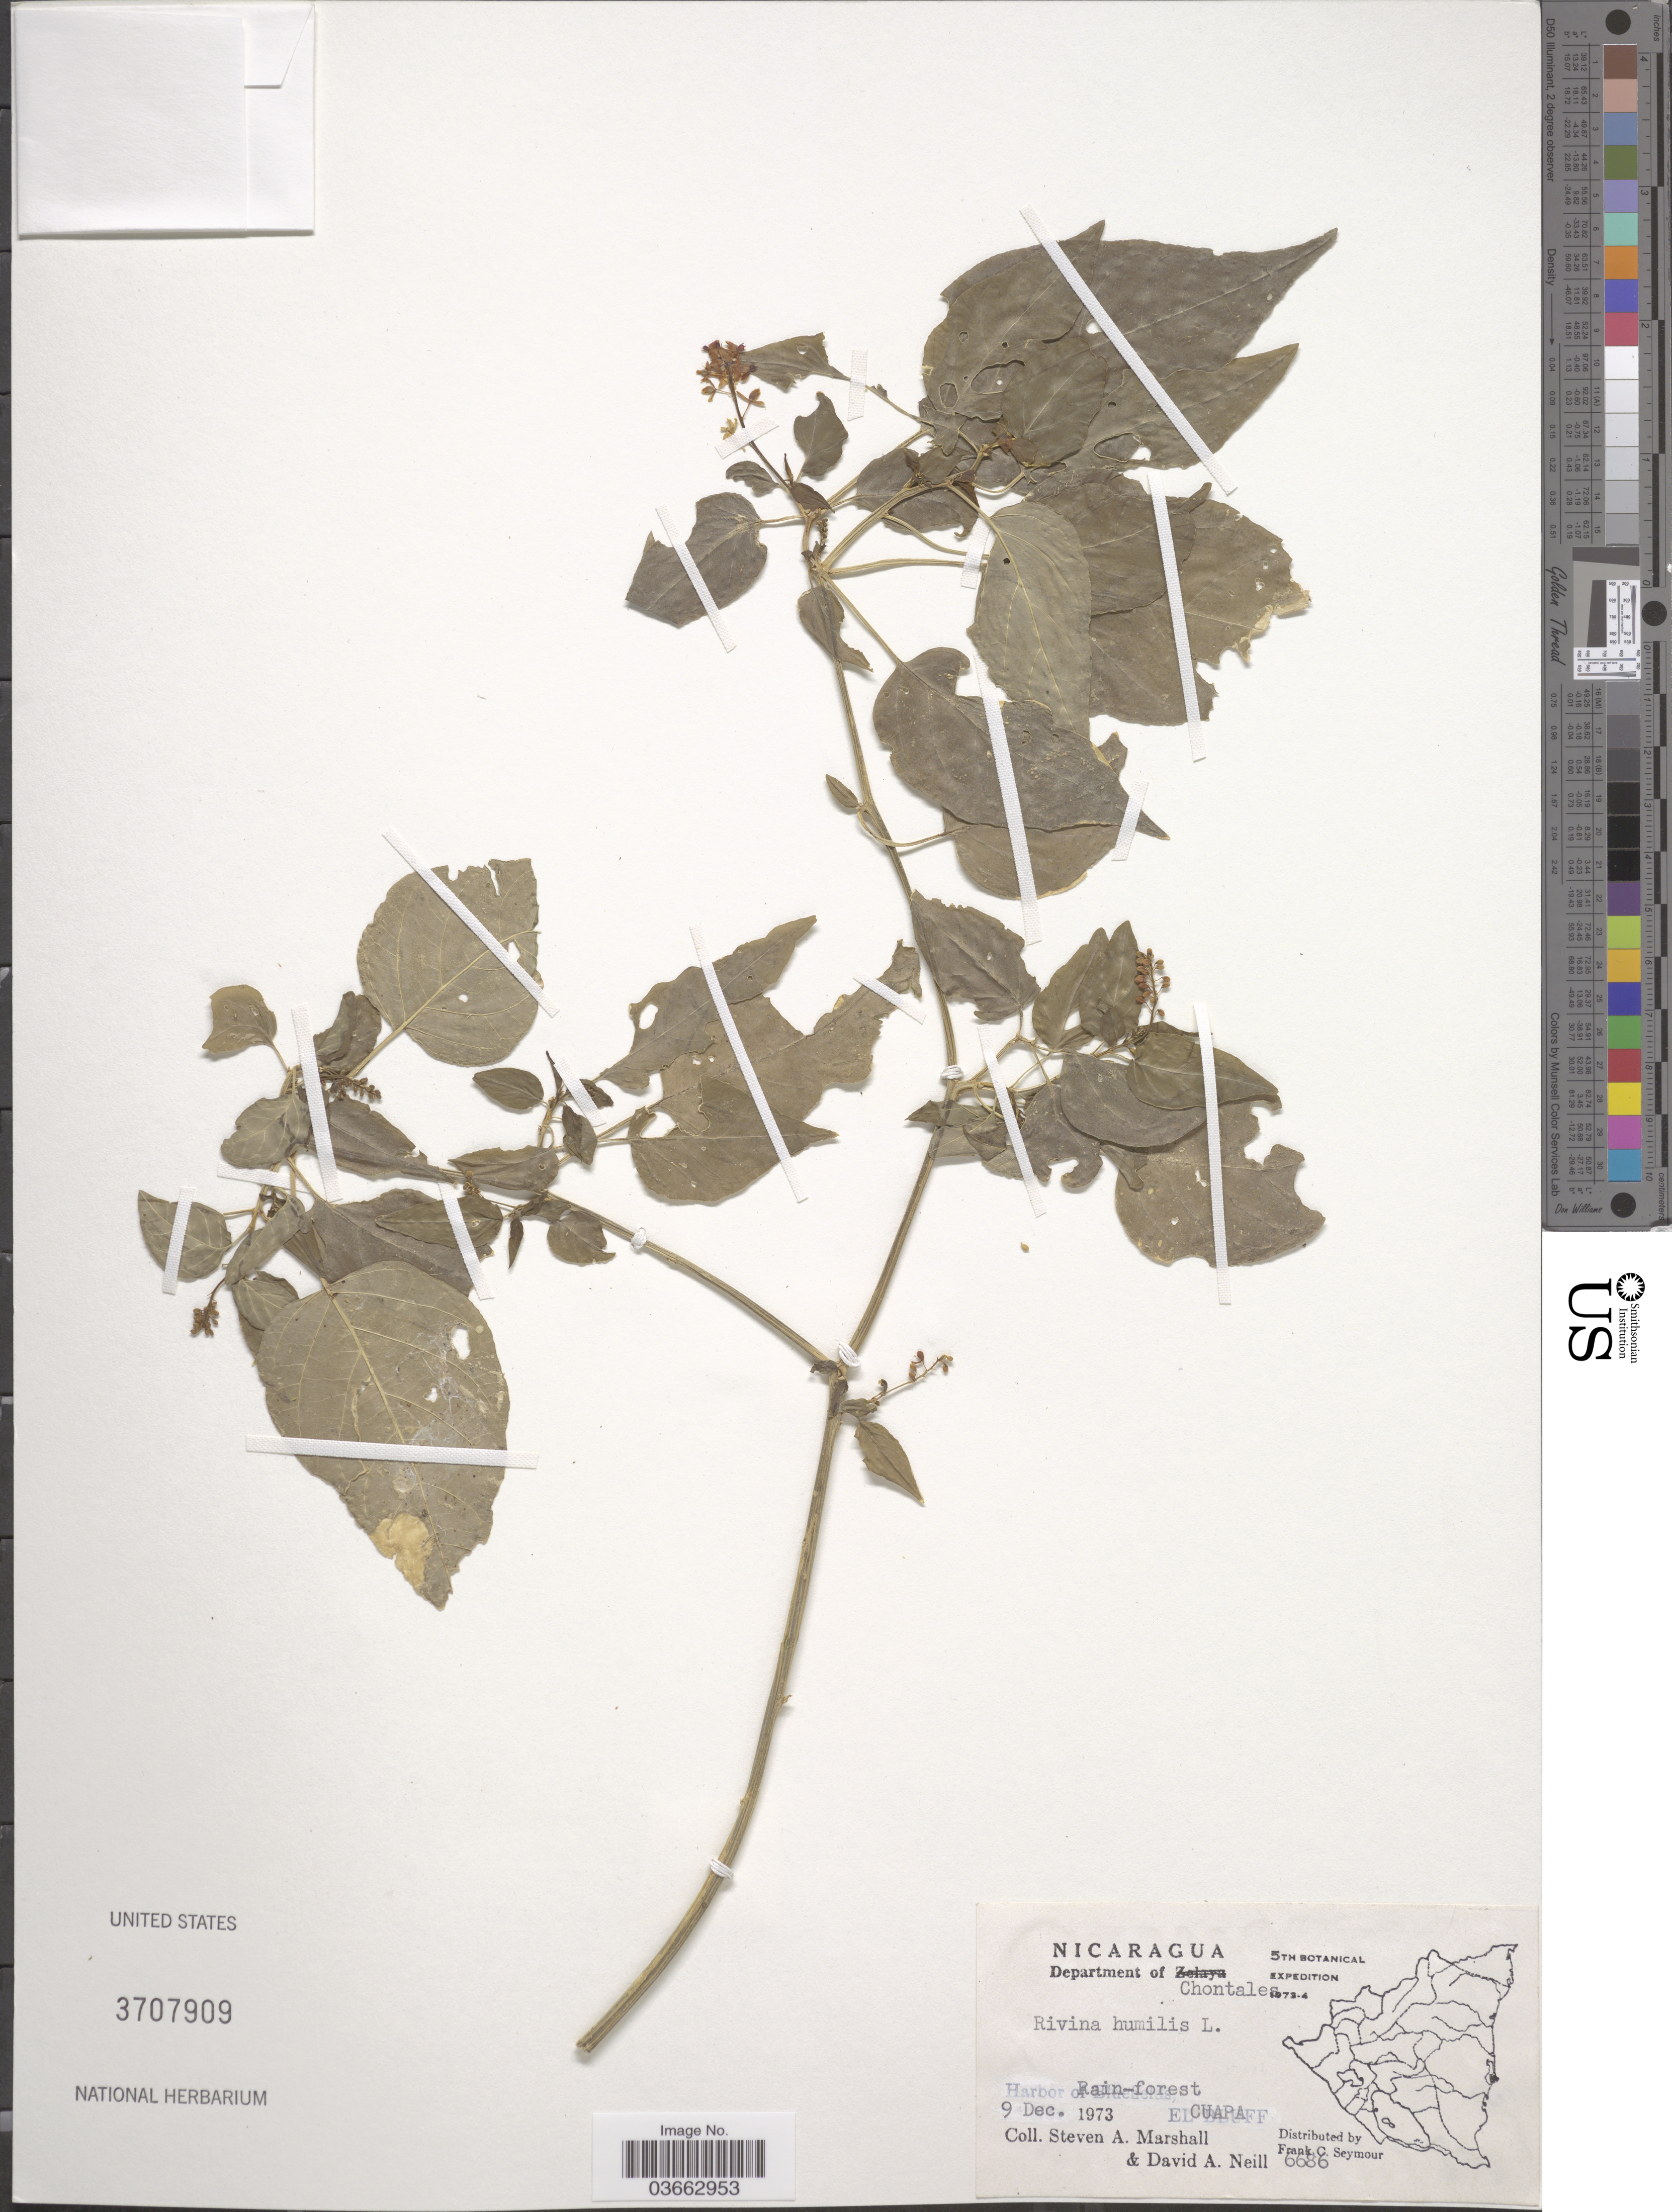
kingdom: Plantae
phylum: Tracheophyta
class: Magnoliopsida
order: Caryophyllales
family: Phytolaccaceae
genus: Rivina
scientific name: Rivina humilis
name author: L.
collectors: S. A. Marshall & D. A. Neill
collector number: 6686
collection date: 1973-12-09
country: Nicaragua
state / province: Chontales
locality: Department of Chontales. Cuapa.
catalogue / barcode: US 3707909